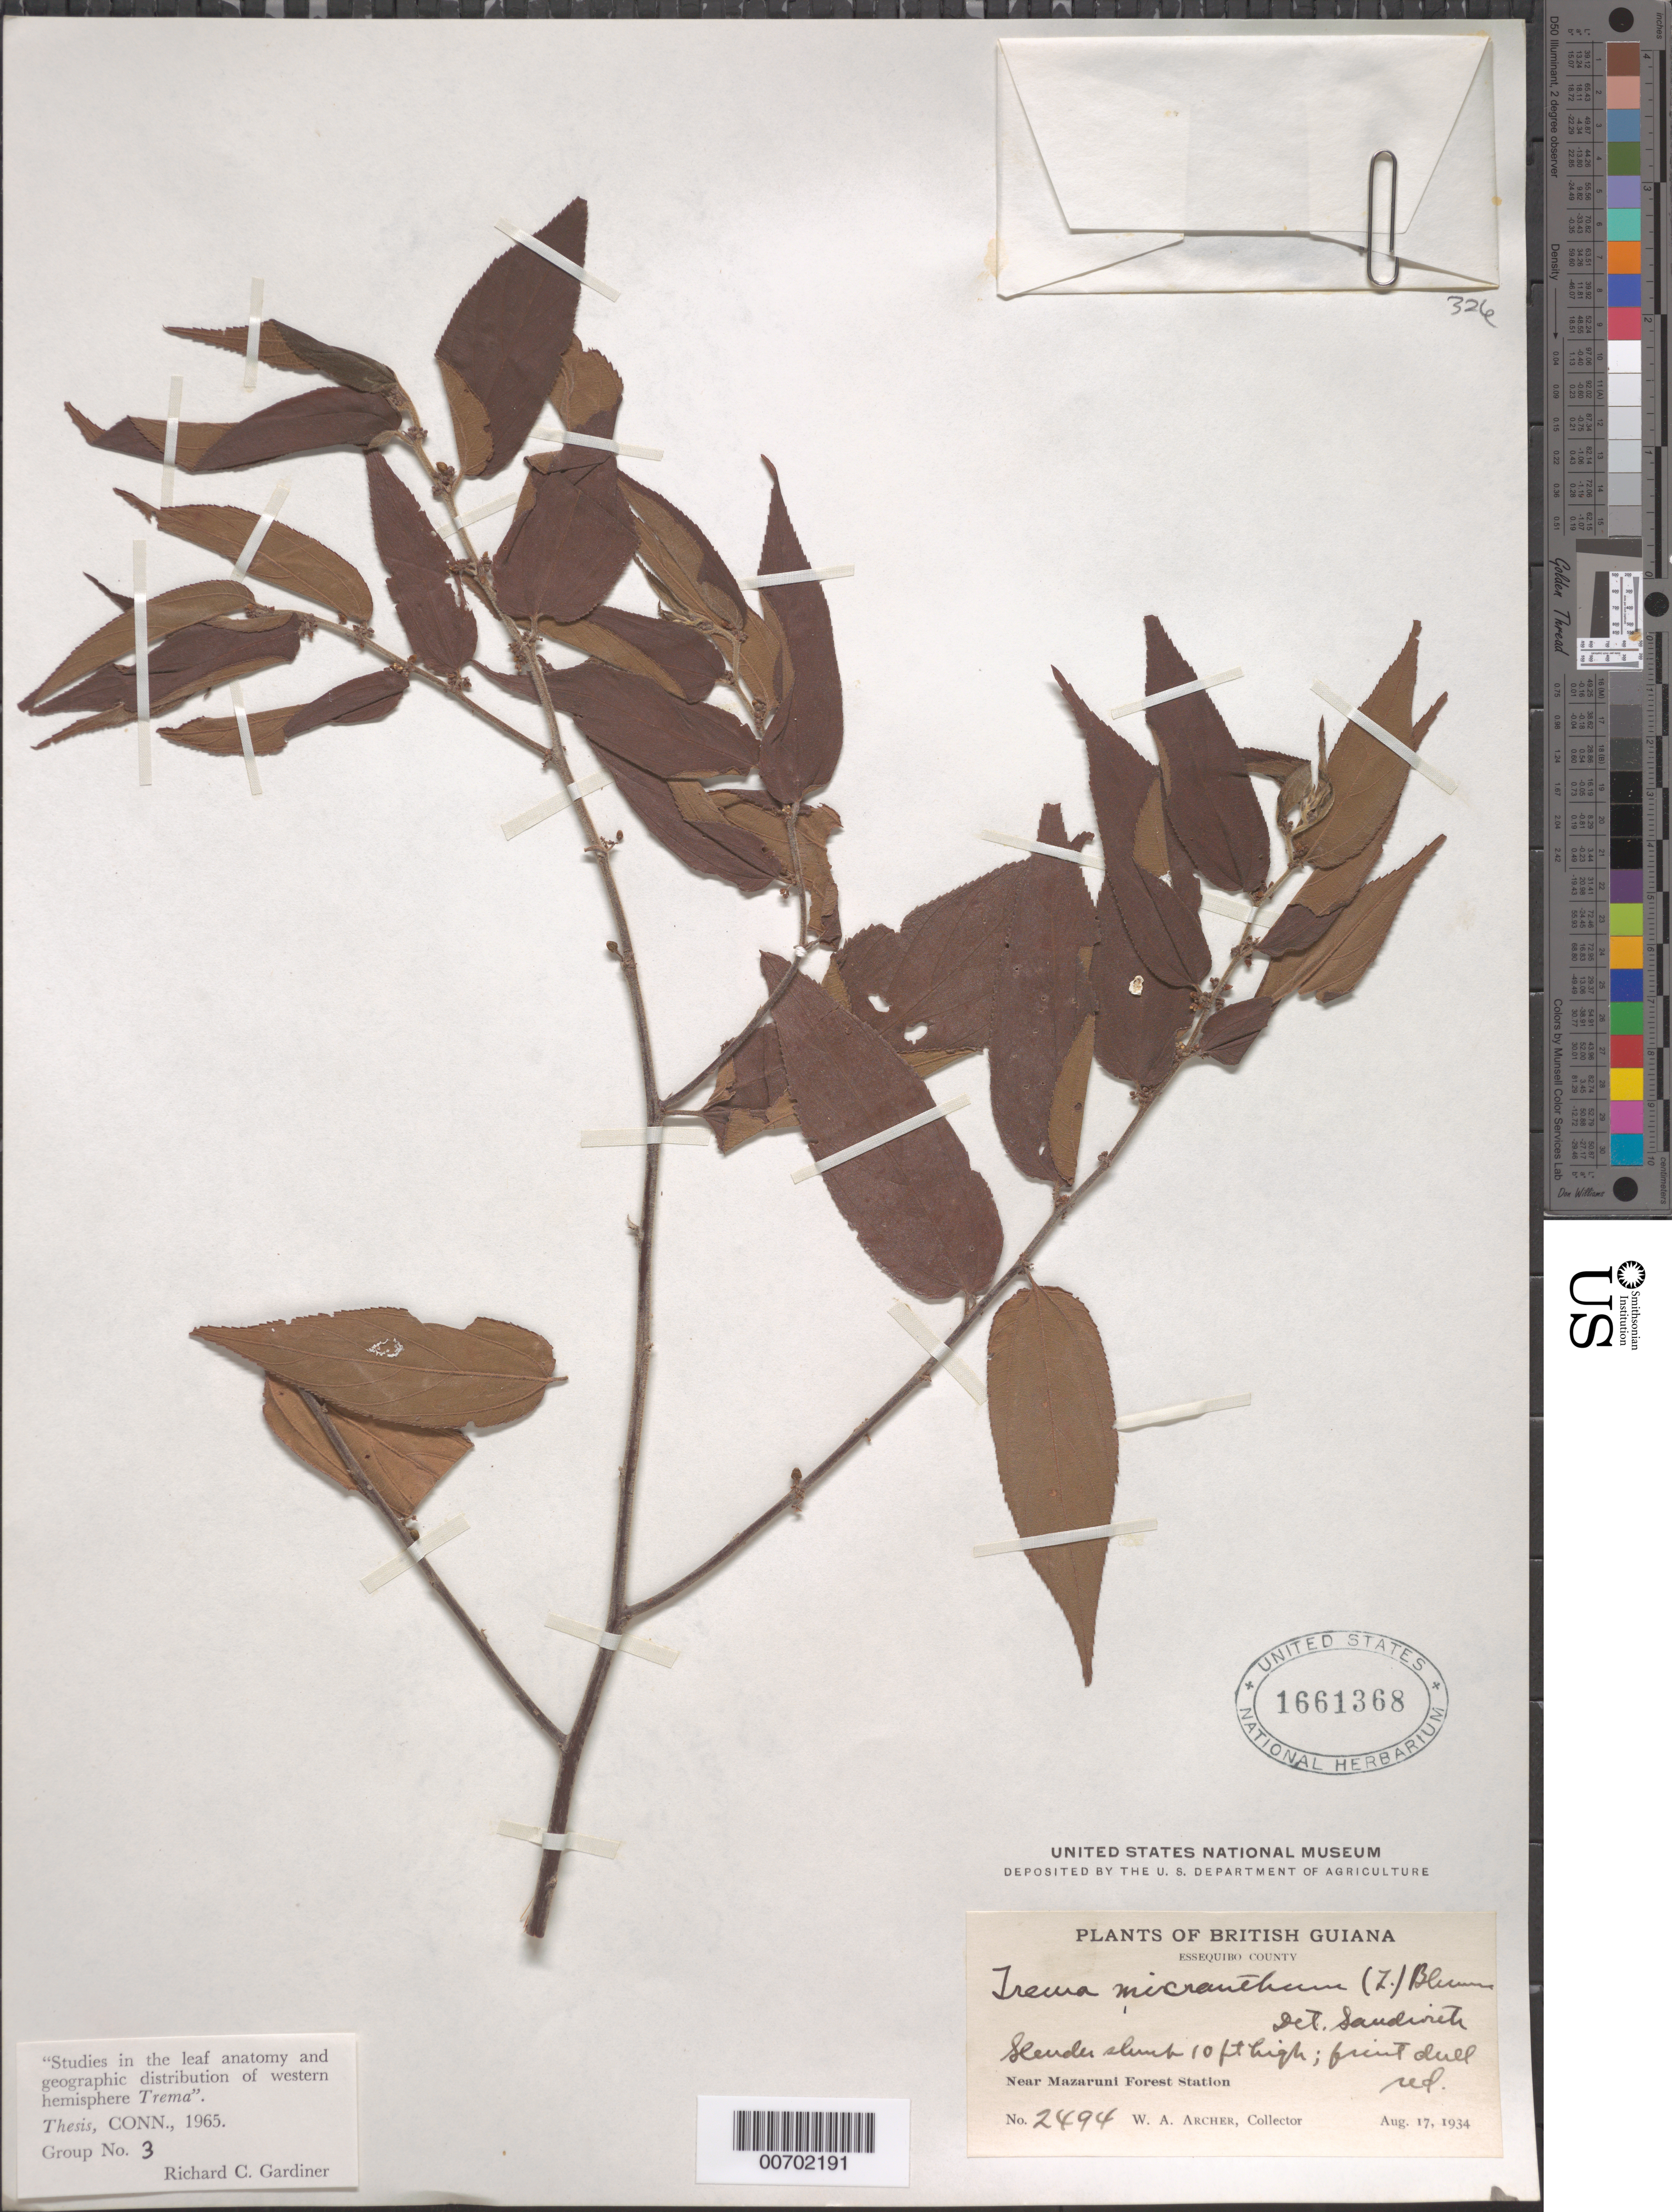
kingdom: Plantae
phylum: Tracheophyta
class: Magnoliopsida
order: Rosales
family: Cannabaceae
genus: Trema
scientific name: Trema micranthum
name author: (L.) Blume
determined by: Saudireth, --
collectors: W. A. Archer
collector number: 2494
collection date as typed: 17-Aug-34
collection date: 1934-08-17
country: Guyana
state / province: Cuyuni-Mazaruni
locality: Mazaruni Forest Station, vic.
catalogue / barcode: US 1661368